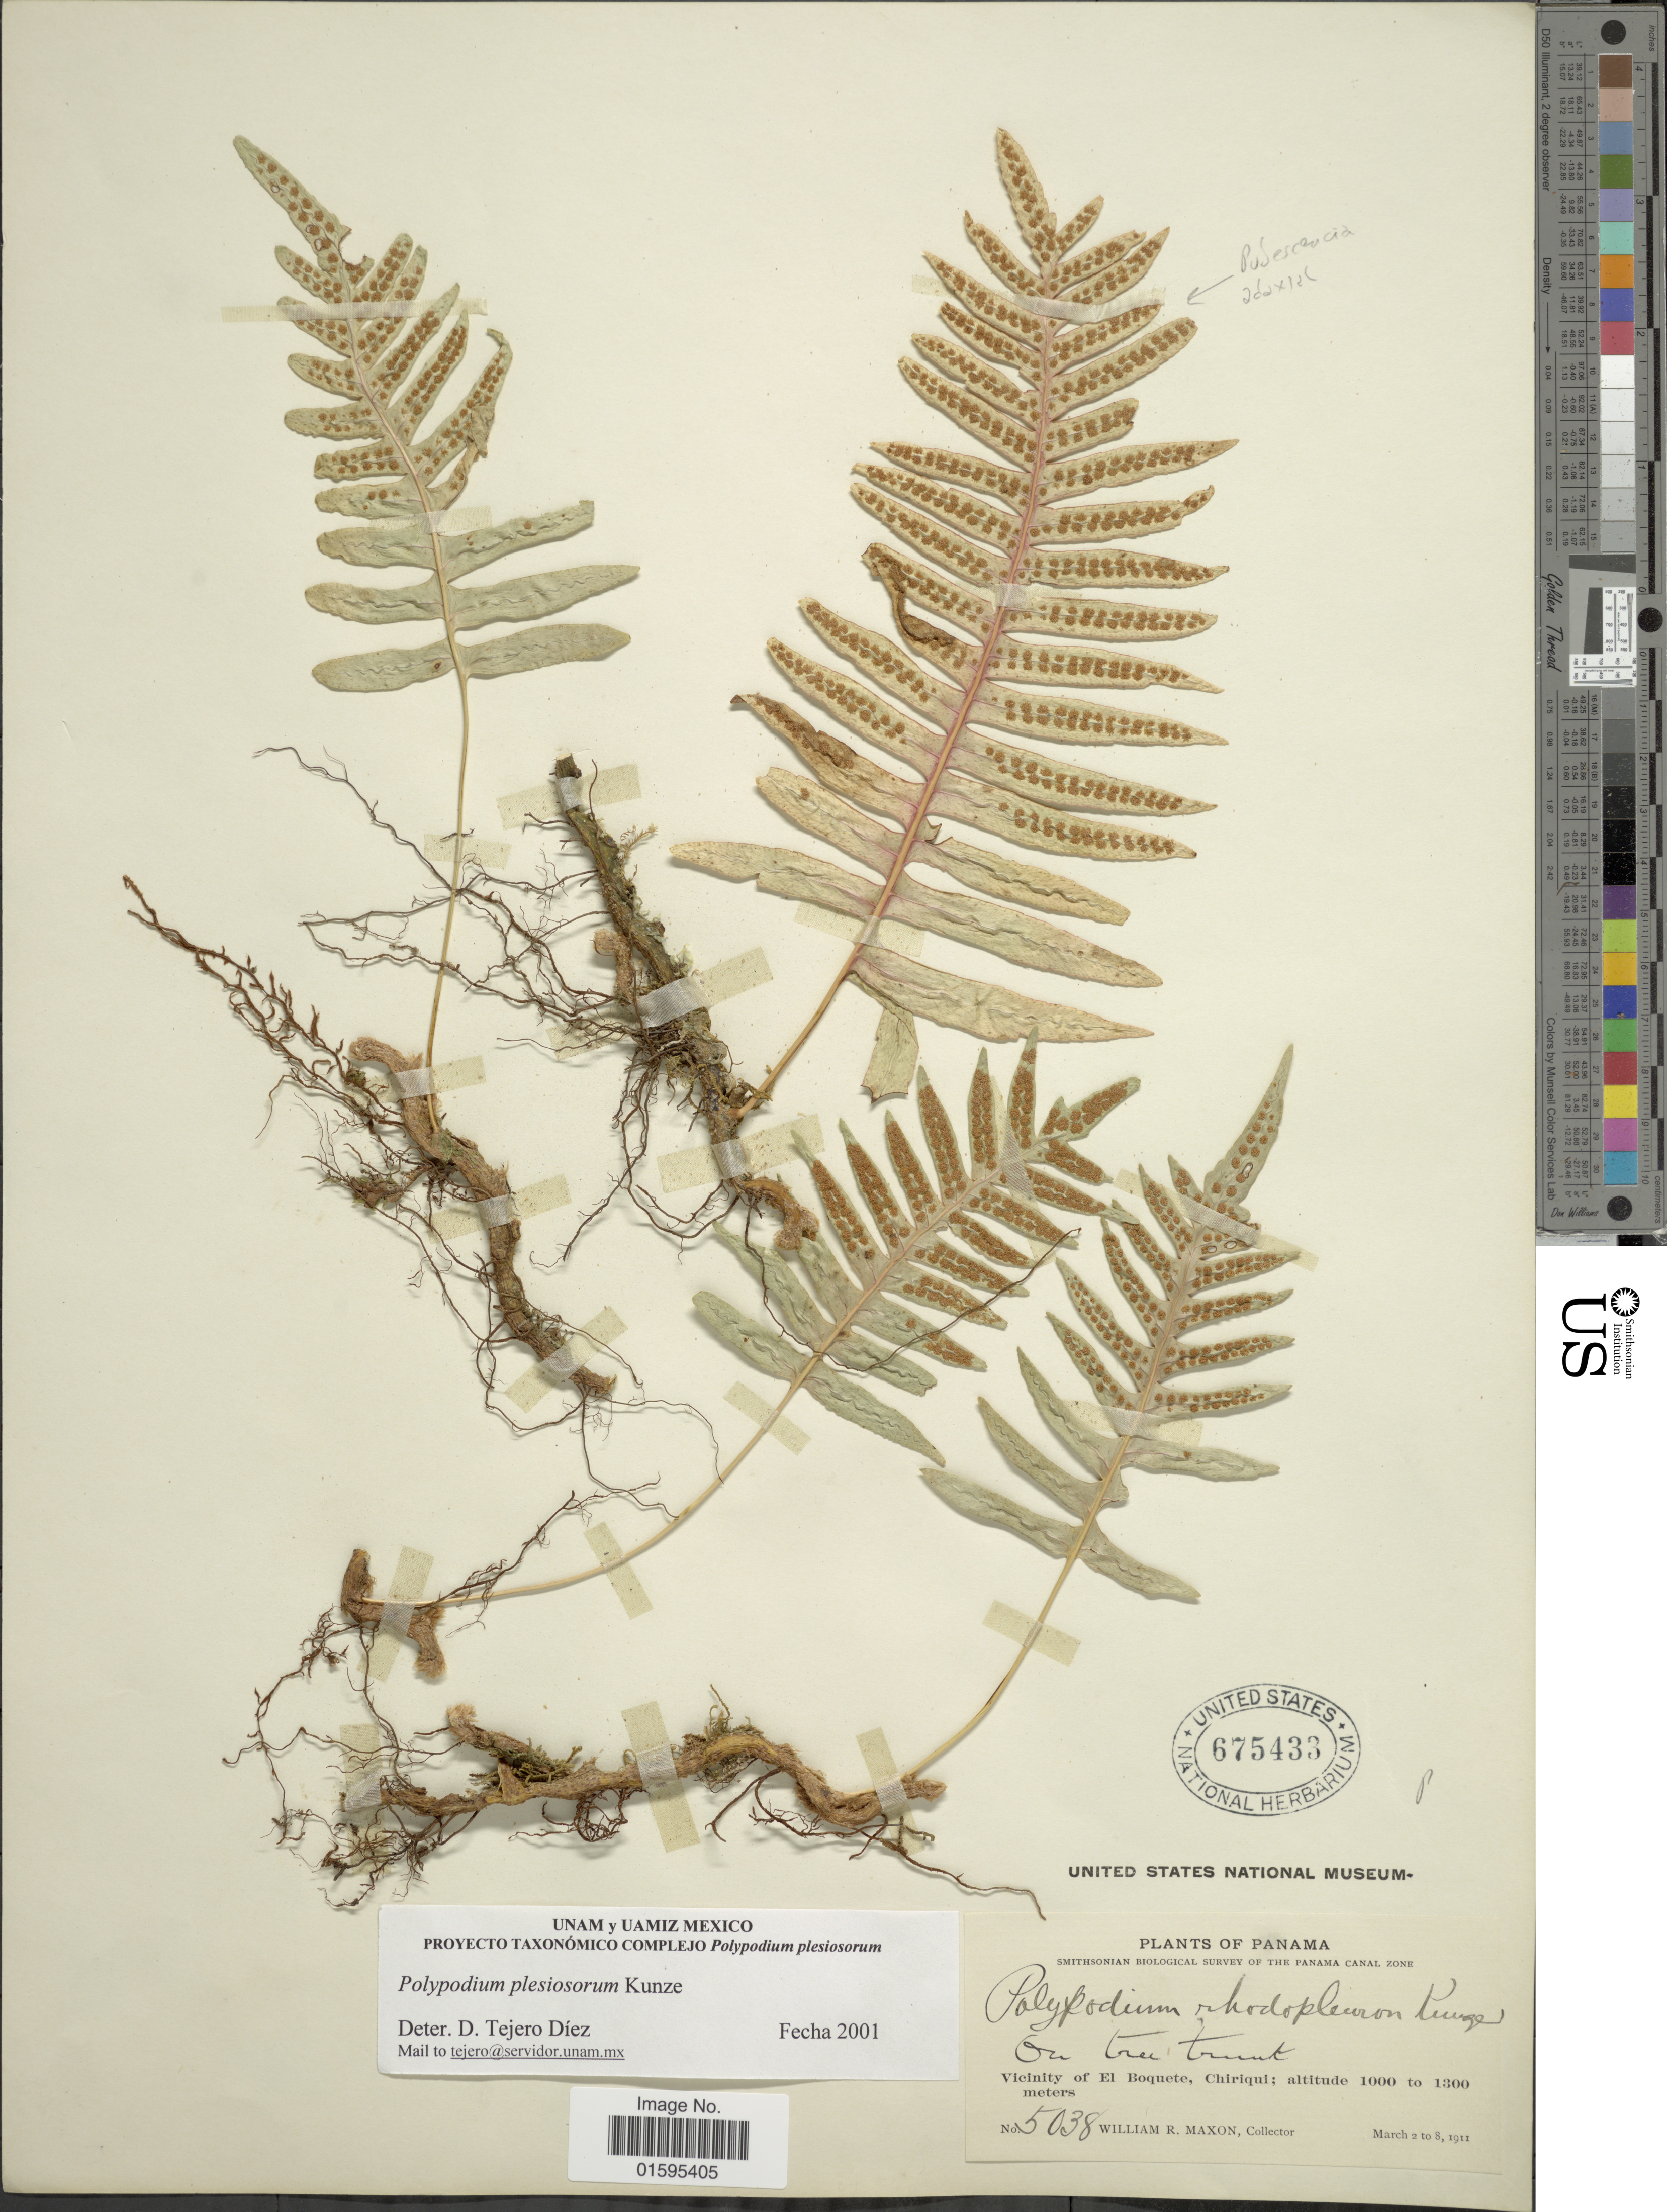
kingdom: Plantae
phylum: Tracheophyta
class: Polypodiopsida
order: Polypodiales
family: Polypodiaceae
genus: Polypodium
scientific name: Polypodium plesiosorum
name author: Kunze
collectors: W. R. Maxon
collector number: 5038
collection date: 1911-03-02/1911-03-08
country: Panama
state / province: Chiriqui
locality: Vicinity of El Boquete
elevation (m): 1000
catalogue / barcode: US 675433